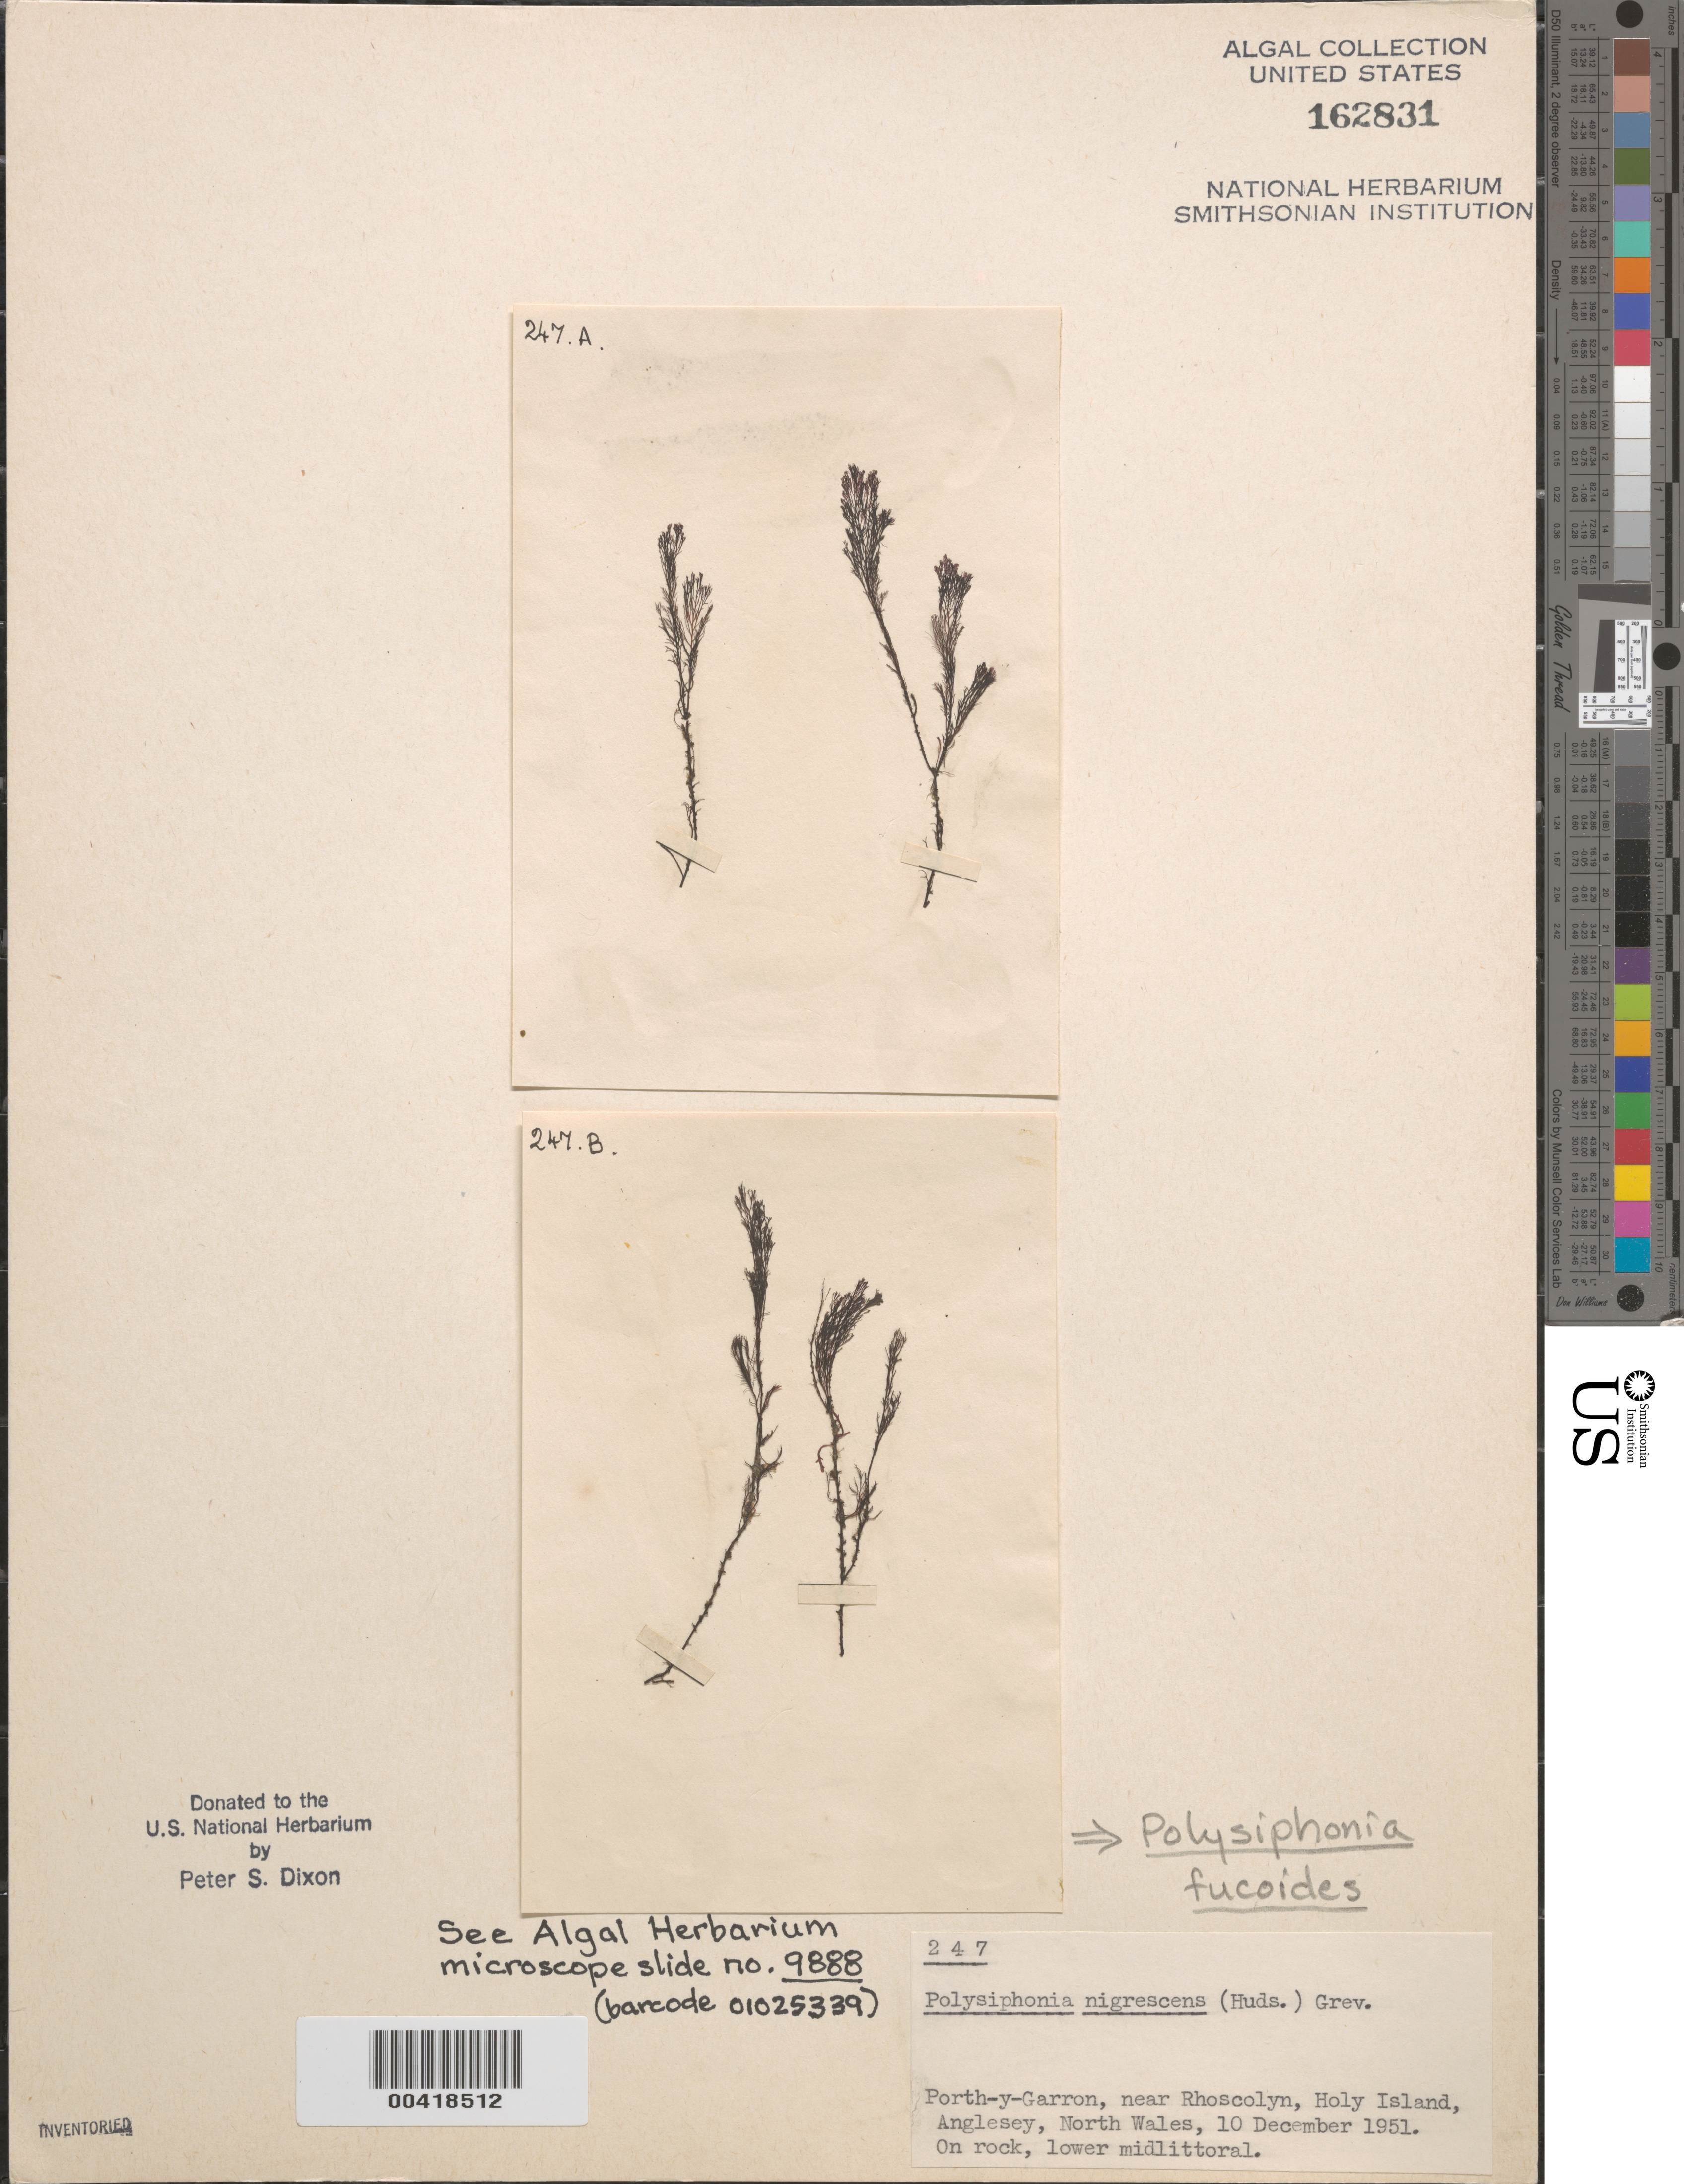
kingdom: Plantae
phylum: Rhodophyta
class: Florideophyceae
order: Ceramiales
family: Rhodomelaceae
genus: Vertebrata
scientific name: Vertebrata fucoides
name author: (Hudson) Kuntze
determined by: Algae name updating Project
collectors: P. S. Dixon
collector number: PSD 247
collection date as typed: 10 Dec 1951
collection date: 1951-12-10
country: United Kingdom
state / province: Wales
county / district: Gwynedd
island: Anglesey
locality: Porth-y-Garron, near Rhoscolyn, Holy Island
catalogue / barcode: US 162831